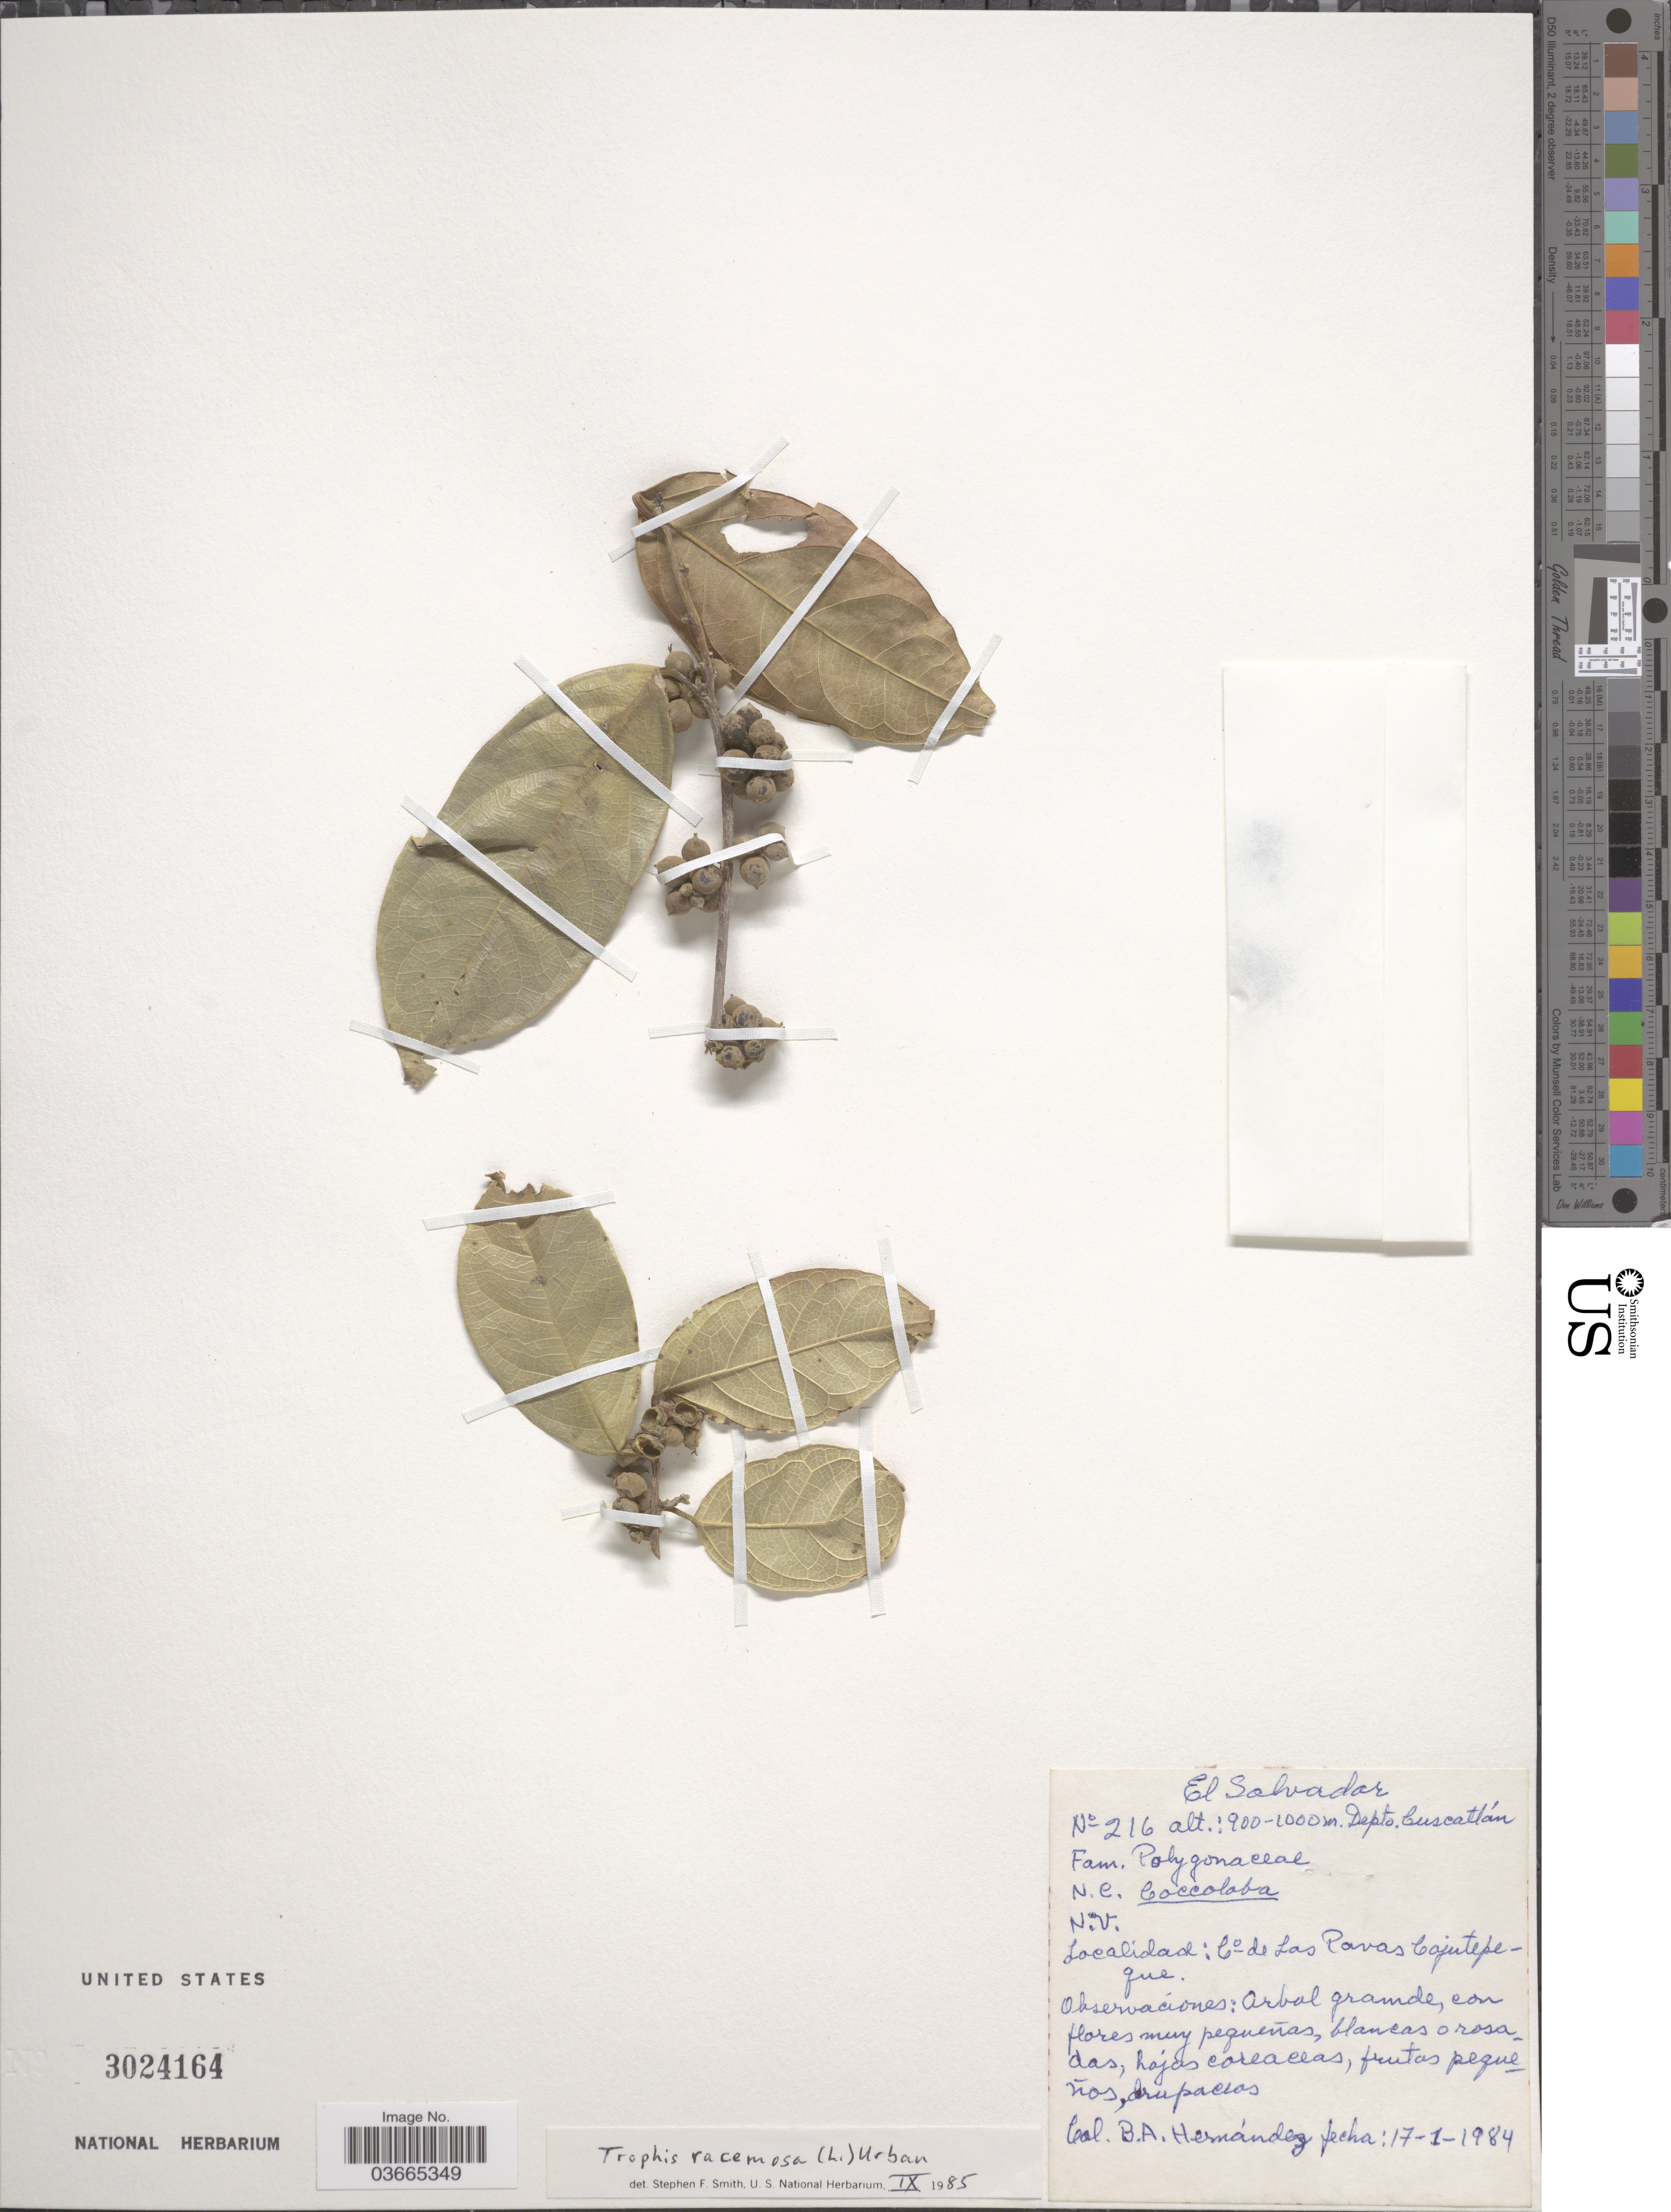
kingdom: Plantae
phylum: Tracheophyta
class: Magnoliopsida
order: Rosales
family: Moraceae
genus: Trophis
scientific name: Trophis racemosa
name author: (L.) Urb.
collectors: B. Hernández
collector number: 216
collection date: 1984-01-17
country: El Salvador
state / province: Cuscatlan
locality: Depto. Cuscatlán. Co de Las Pavas Cojutepeque.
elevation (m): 900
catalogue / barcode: US 3024164